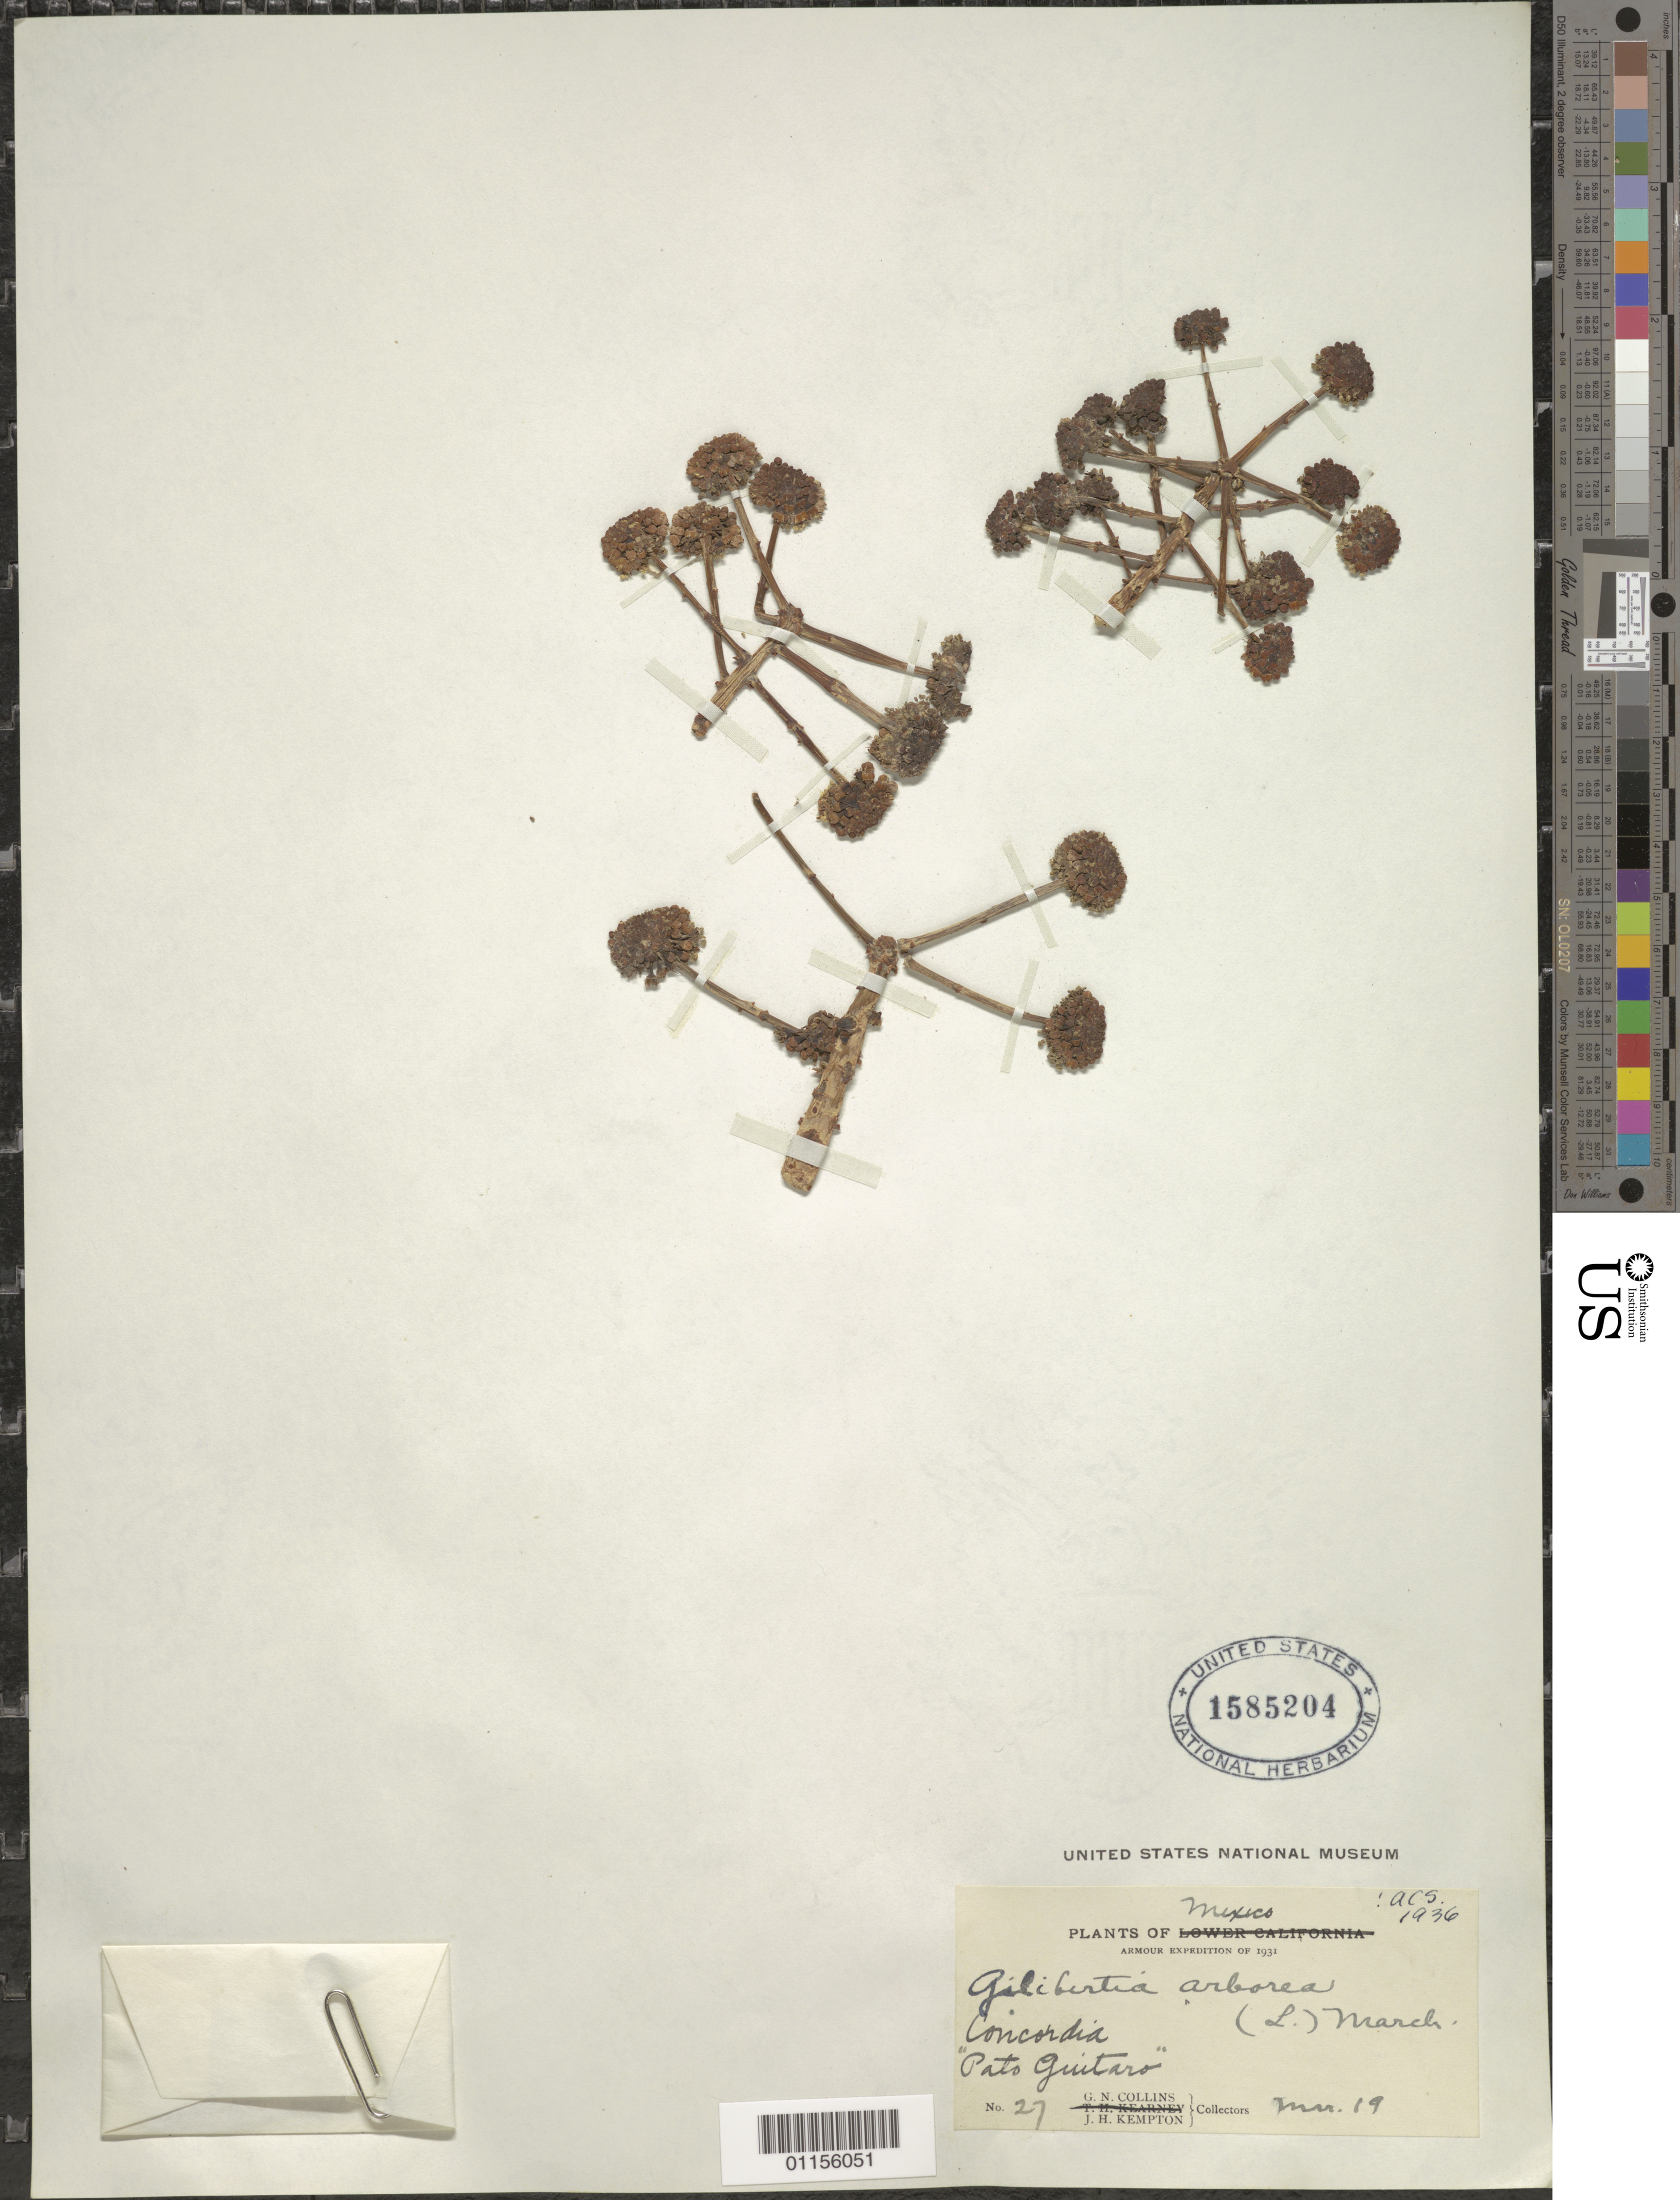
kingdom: Plantae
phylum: Tracheophyta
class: Magnoliopsida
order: Apiales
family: Araliaceae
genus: Dendropanax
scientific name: Dendropanax arboreus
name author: (L.) Decne. & Planch.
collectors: G. N. Collins & J. H. Kempton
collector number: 27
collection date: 1931-03-19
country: Mexico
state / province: Chiapas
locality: Concordia.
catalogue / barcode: US 1585204